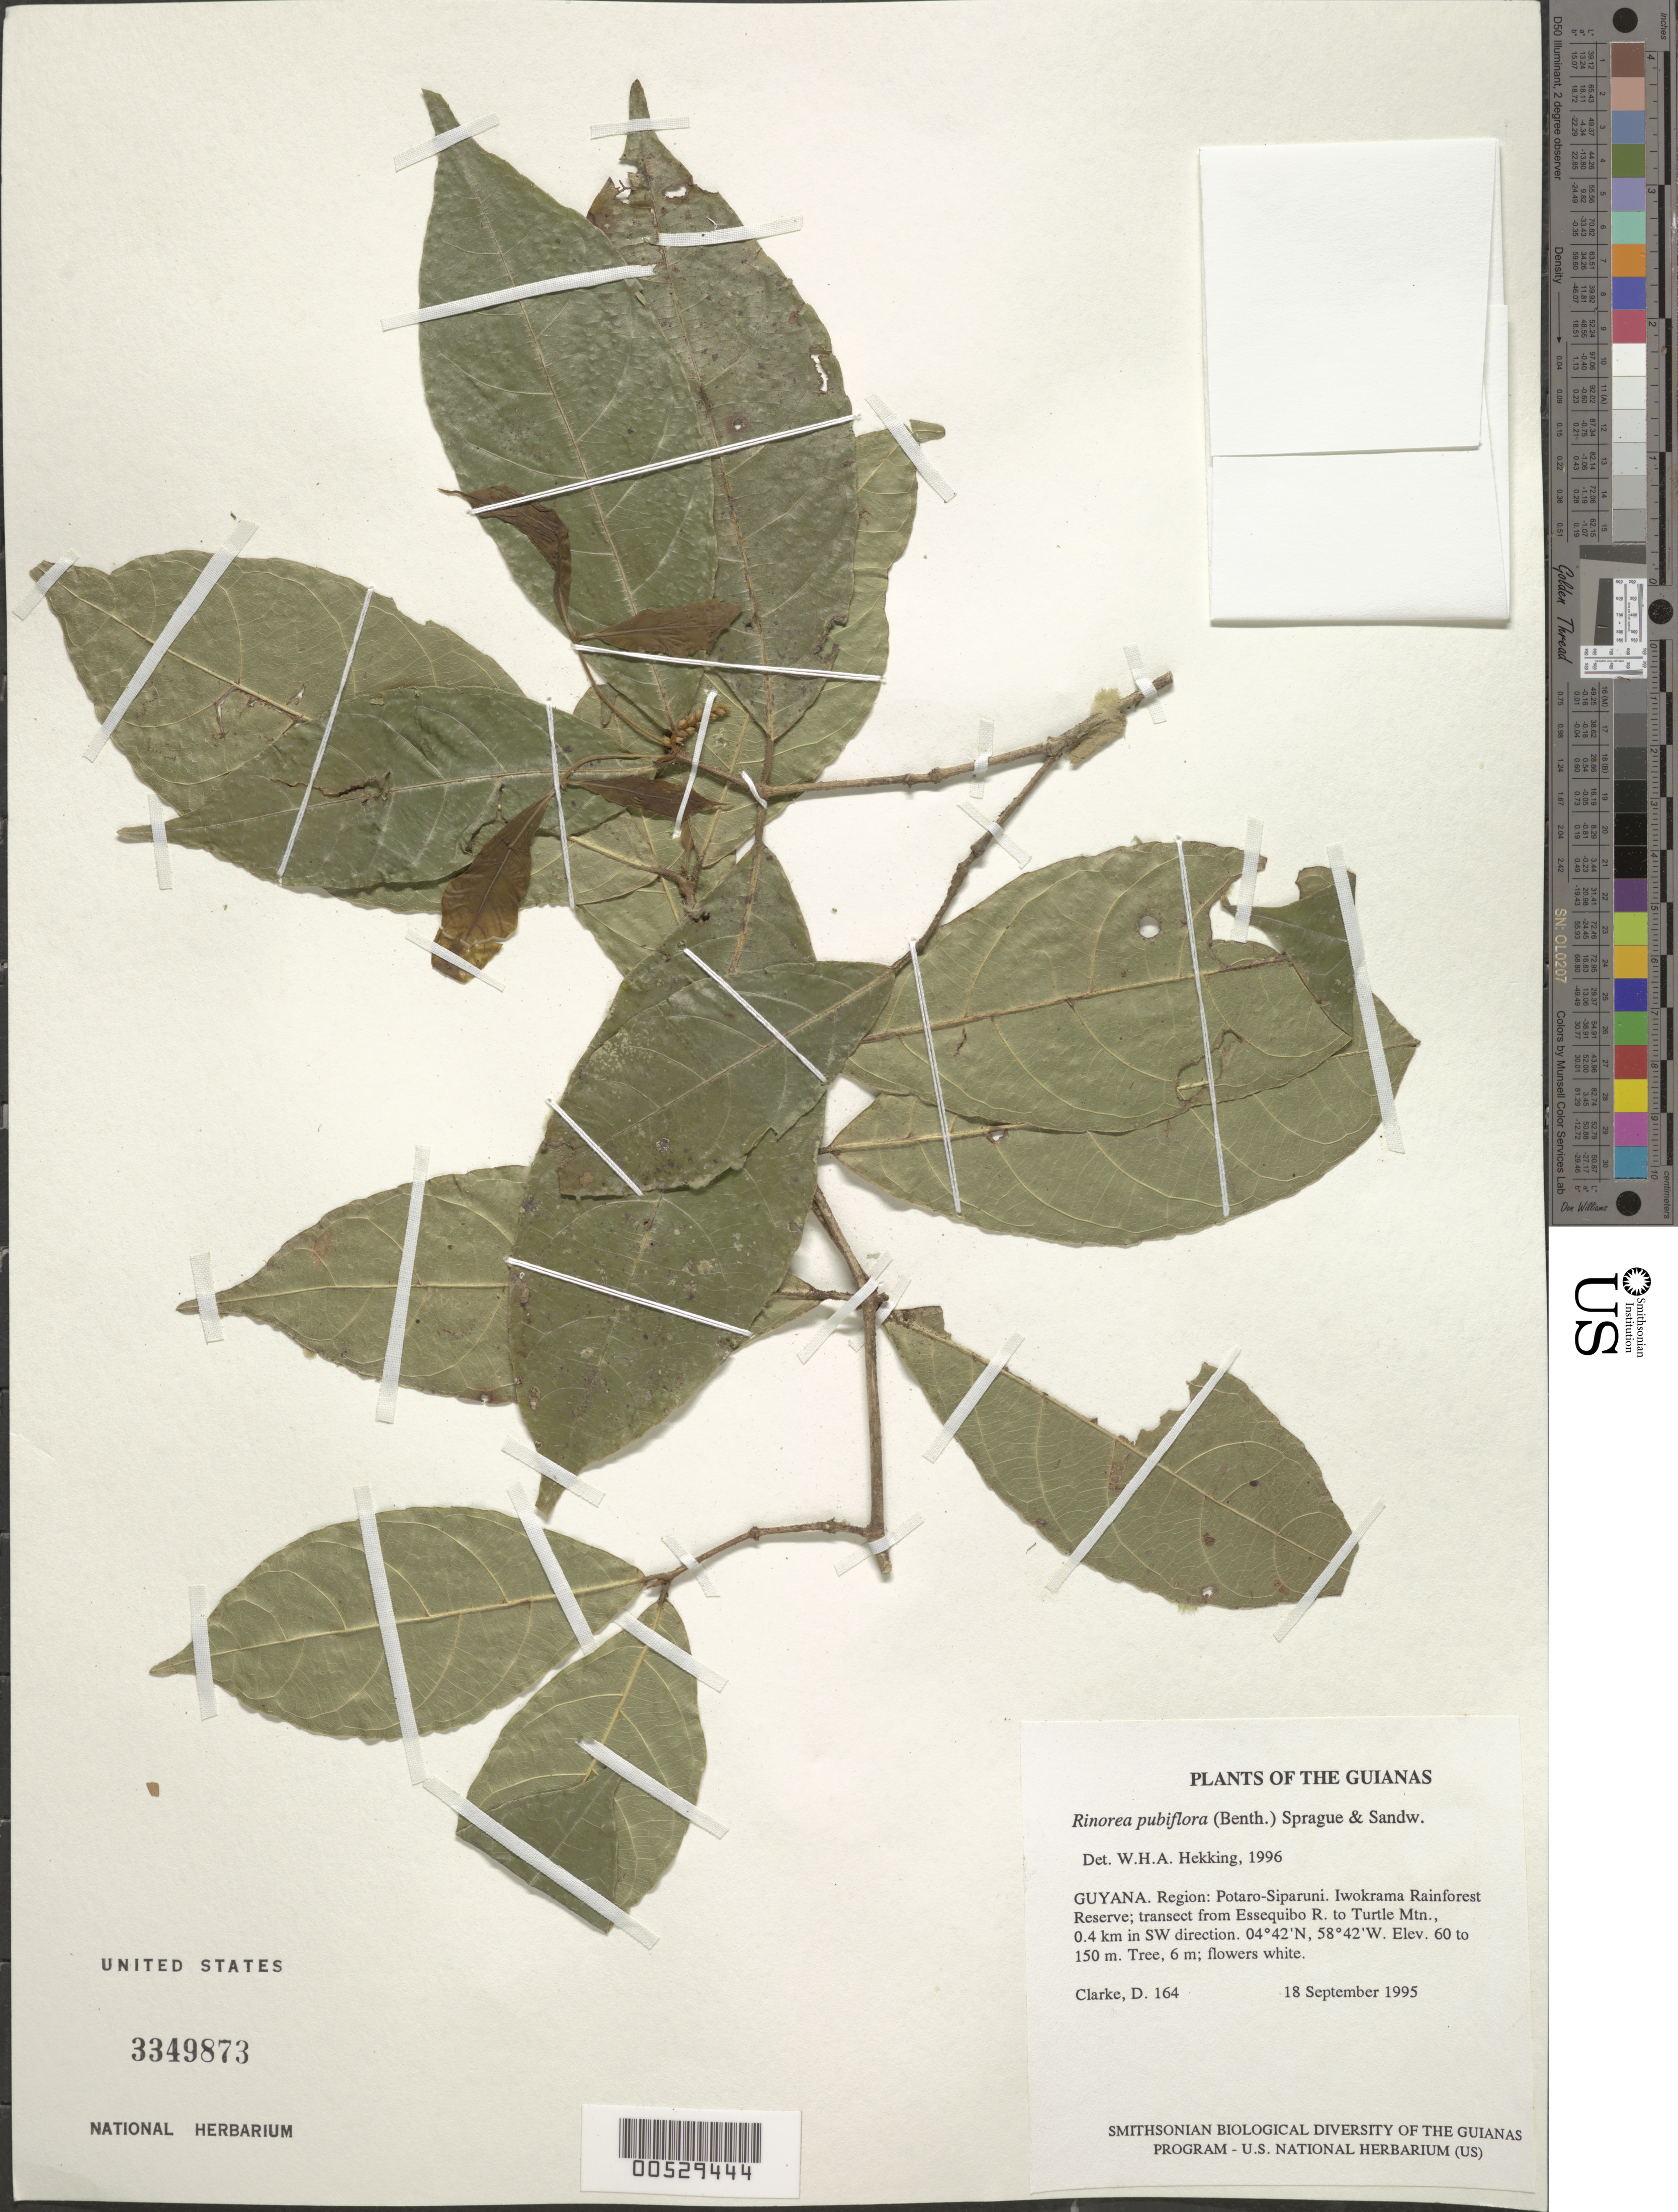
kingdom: Plantae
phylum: Tracheophyta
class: Magnoliopsida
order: Malpighiales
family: Violaceae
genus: Rinorea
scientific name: Rinorea pubiflora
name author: (Benth.) Sprague & Sandwith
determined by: Hekking, W. H. A.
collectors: H. D. Clarke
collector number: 164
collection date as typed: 18 September 1995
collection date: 1995-09-18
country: Guyana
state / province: Potaro-Siparuni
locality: Iwokrama Rainforest Reserve; transect from Essequibo R. to Turtle Mtn., 0.4 km in SW direction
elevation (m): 60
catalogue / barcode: US 3349873